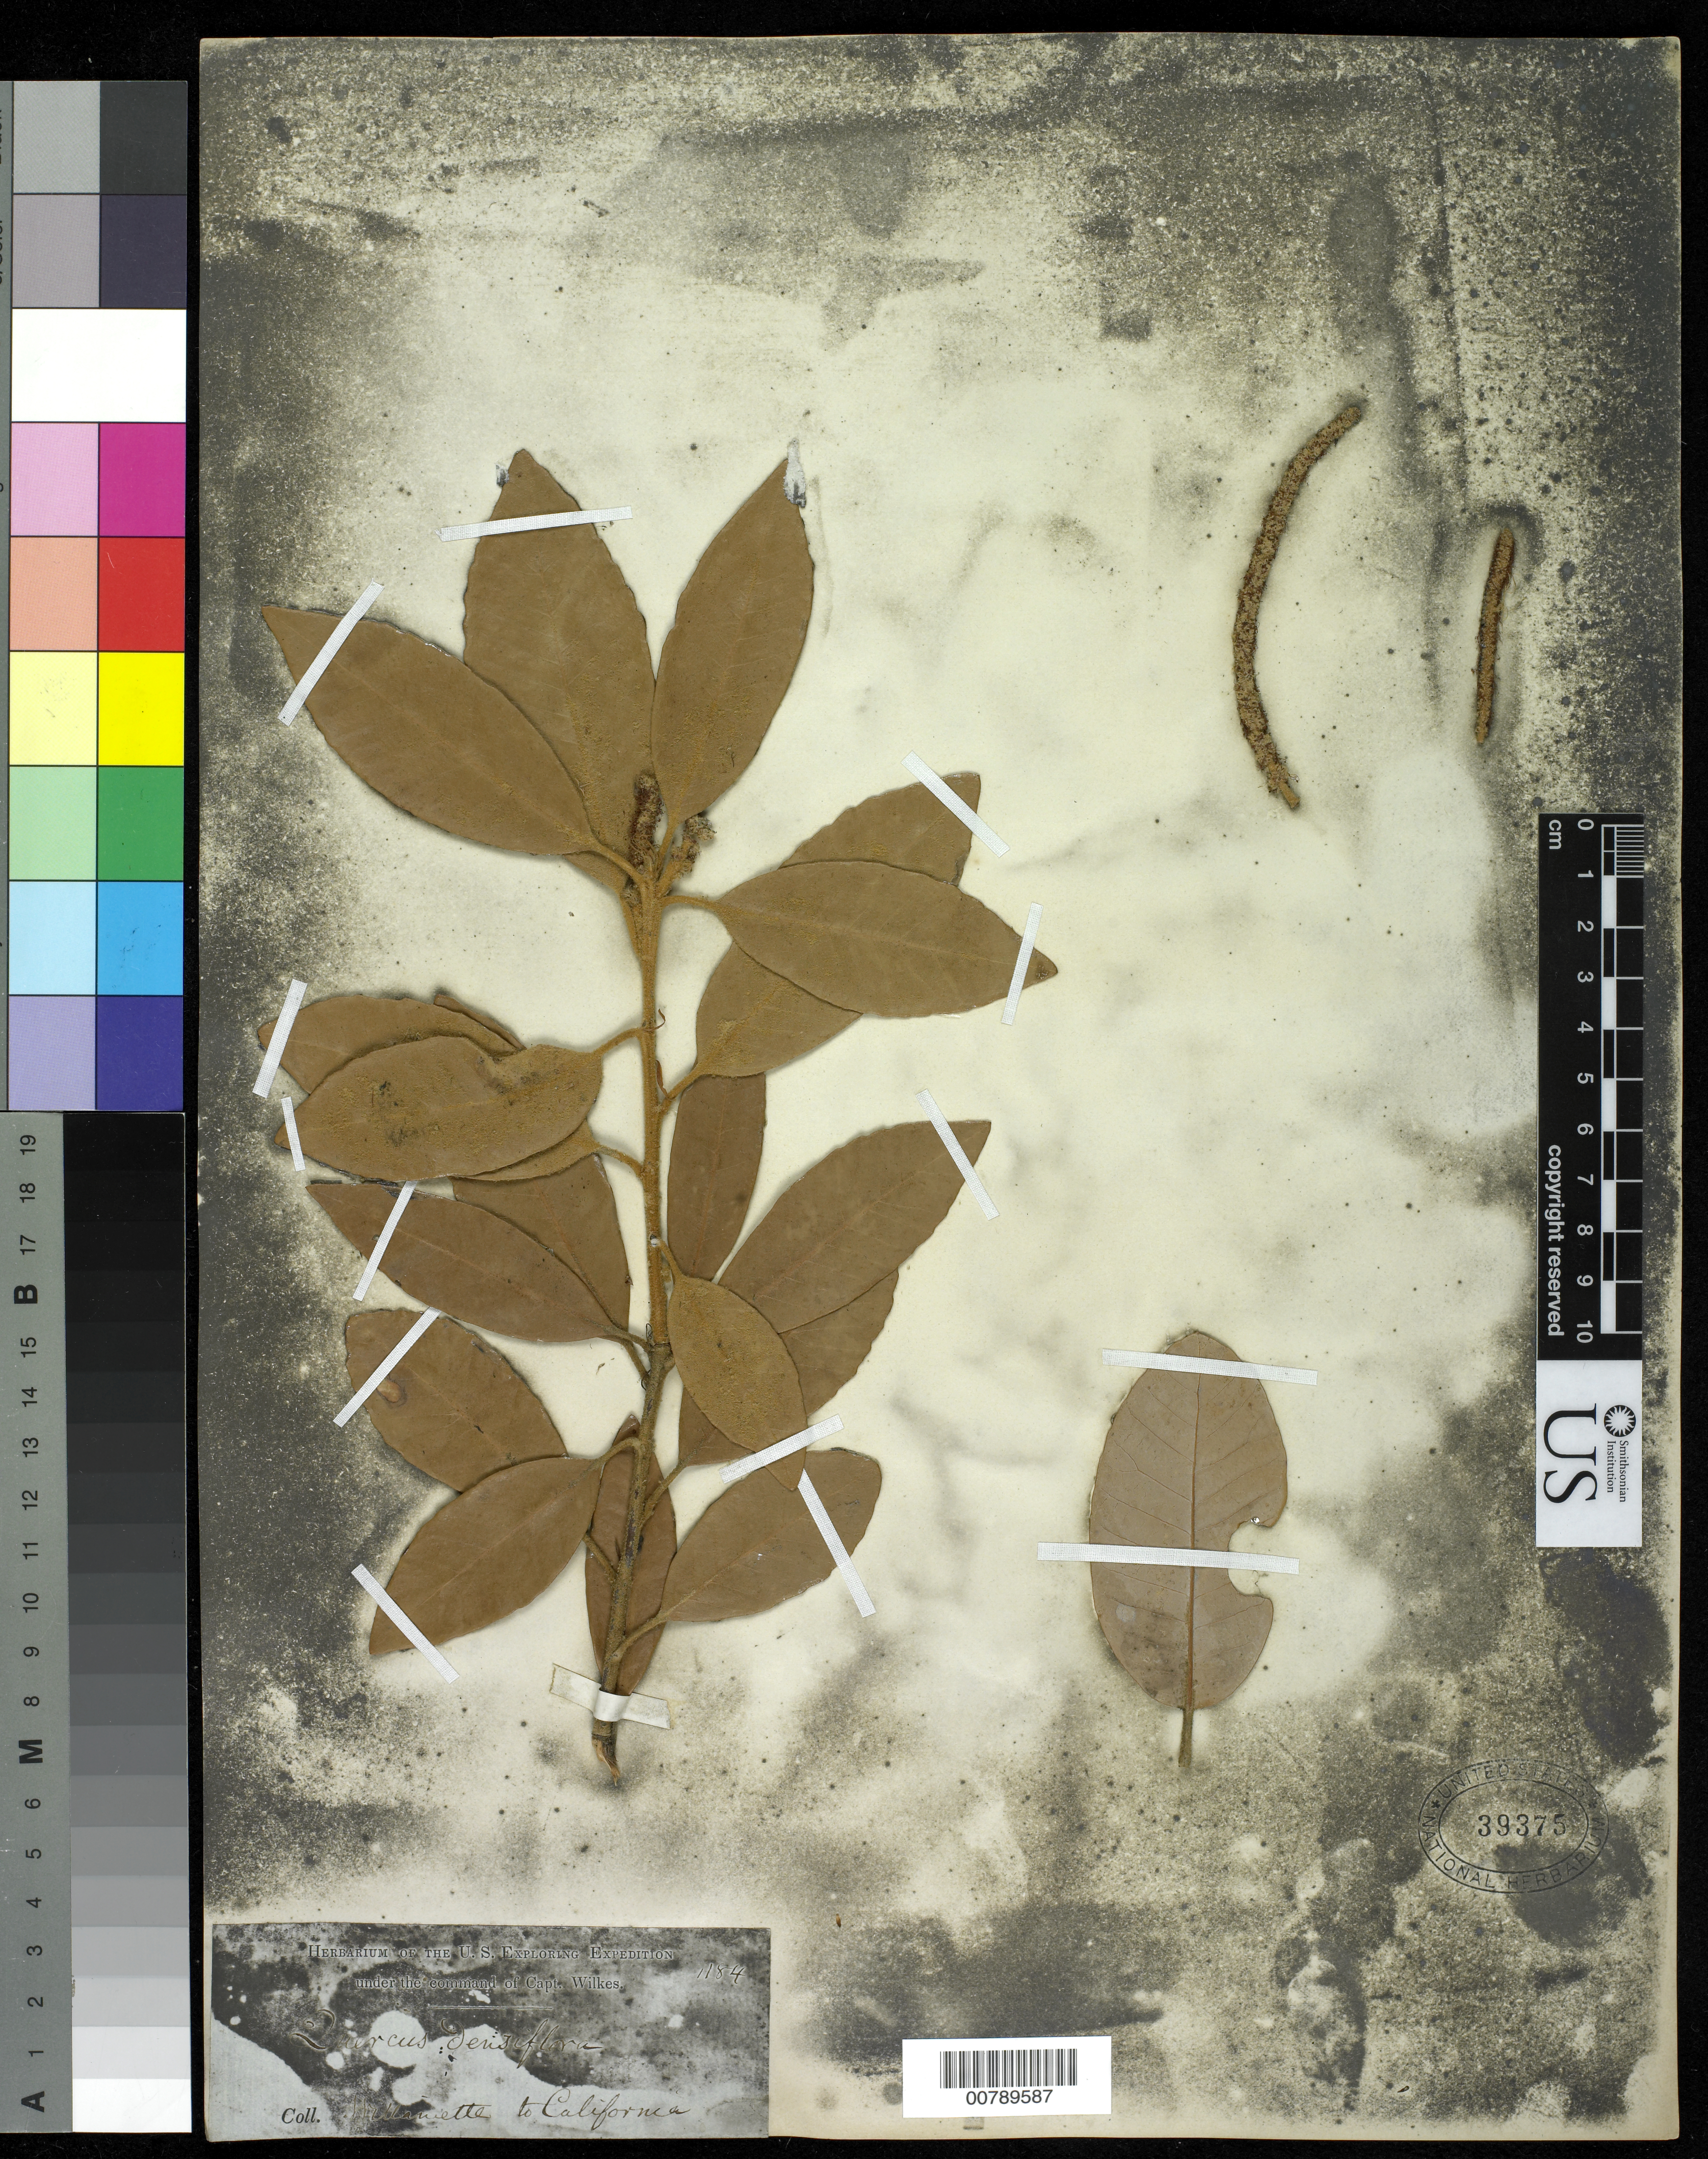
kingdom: Plantae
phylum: Tracheophyta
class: Magnoliopsida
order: Fagales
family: Fagaceae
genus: Notholithocarpus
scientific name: Notholithocarpus densiflorus var. densiflorus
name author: (Hook. & Arn.) P. S. Manos et al.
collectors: Wilkes Explor. Exped.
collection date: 1838/1842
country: United States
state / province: California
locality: Willemette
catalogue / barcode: US 39375